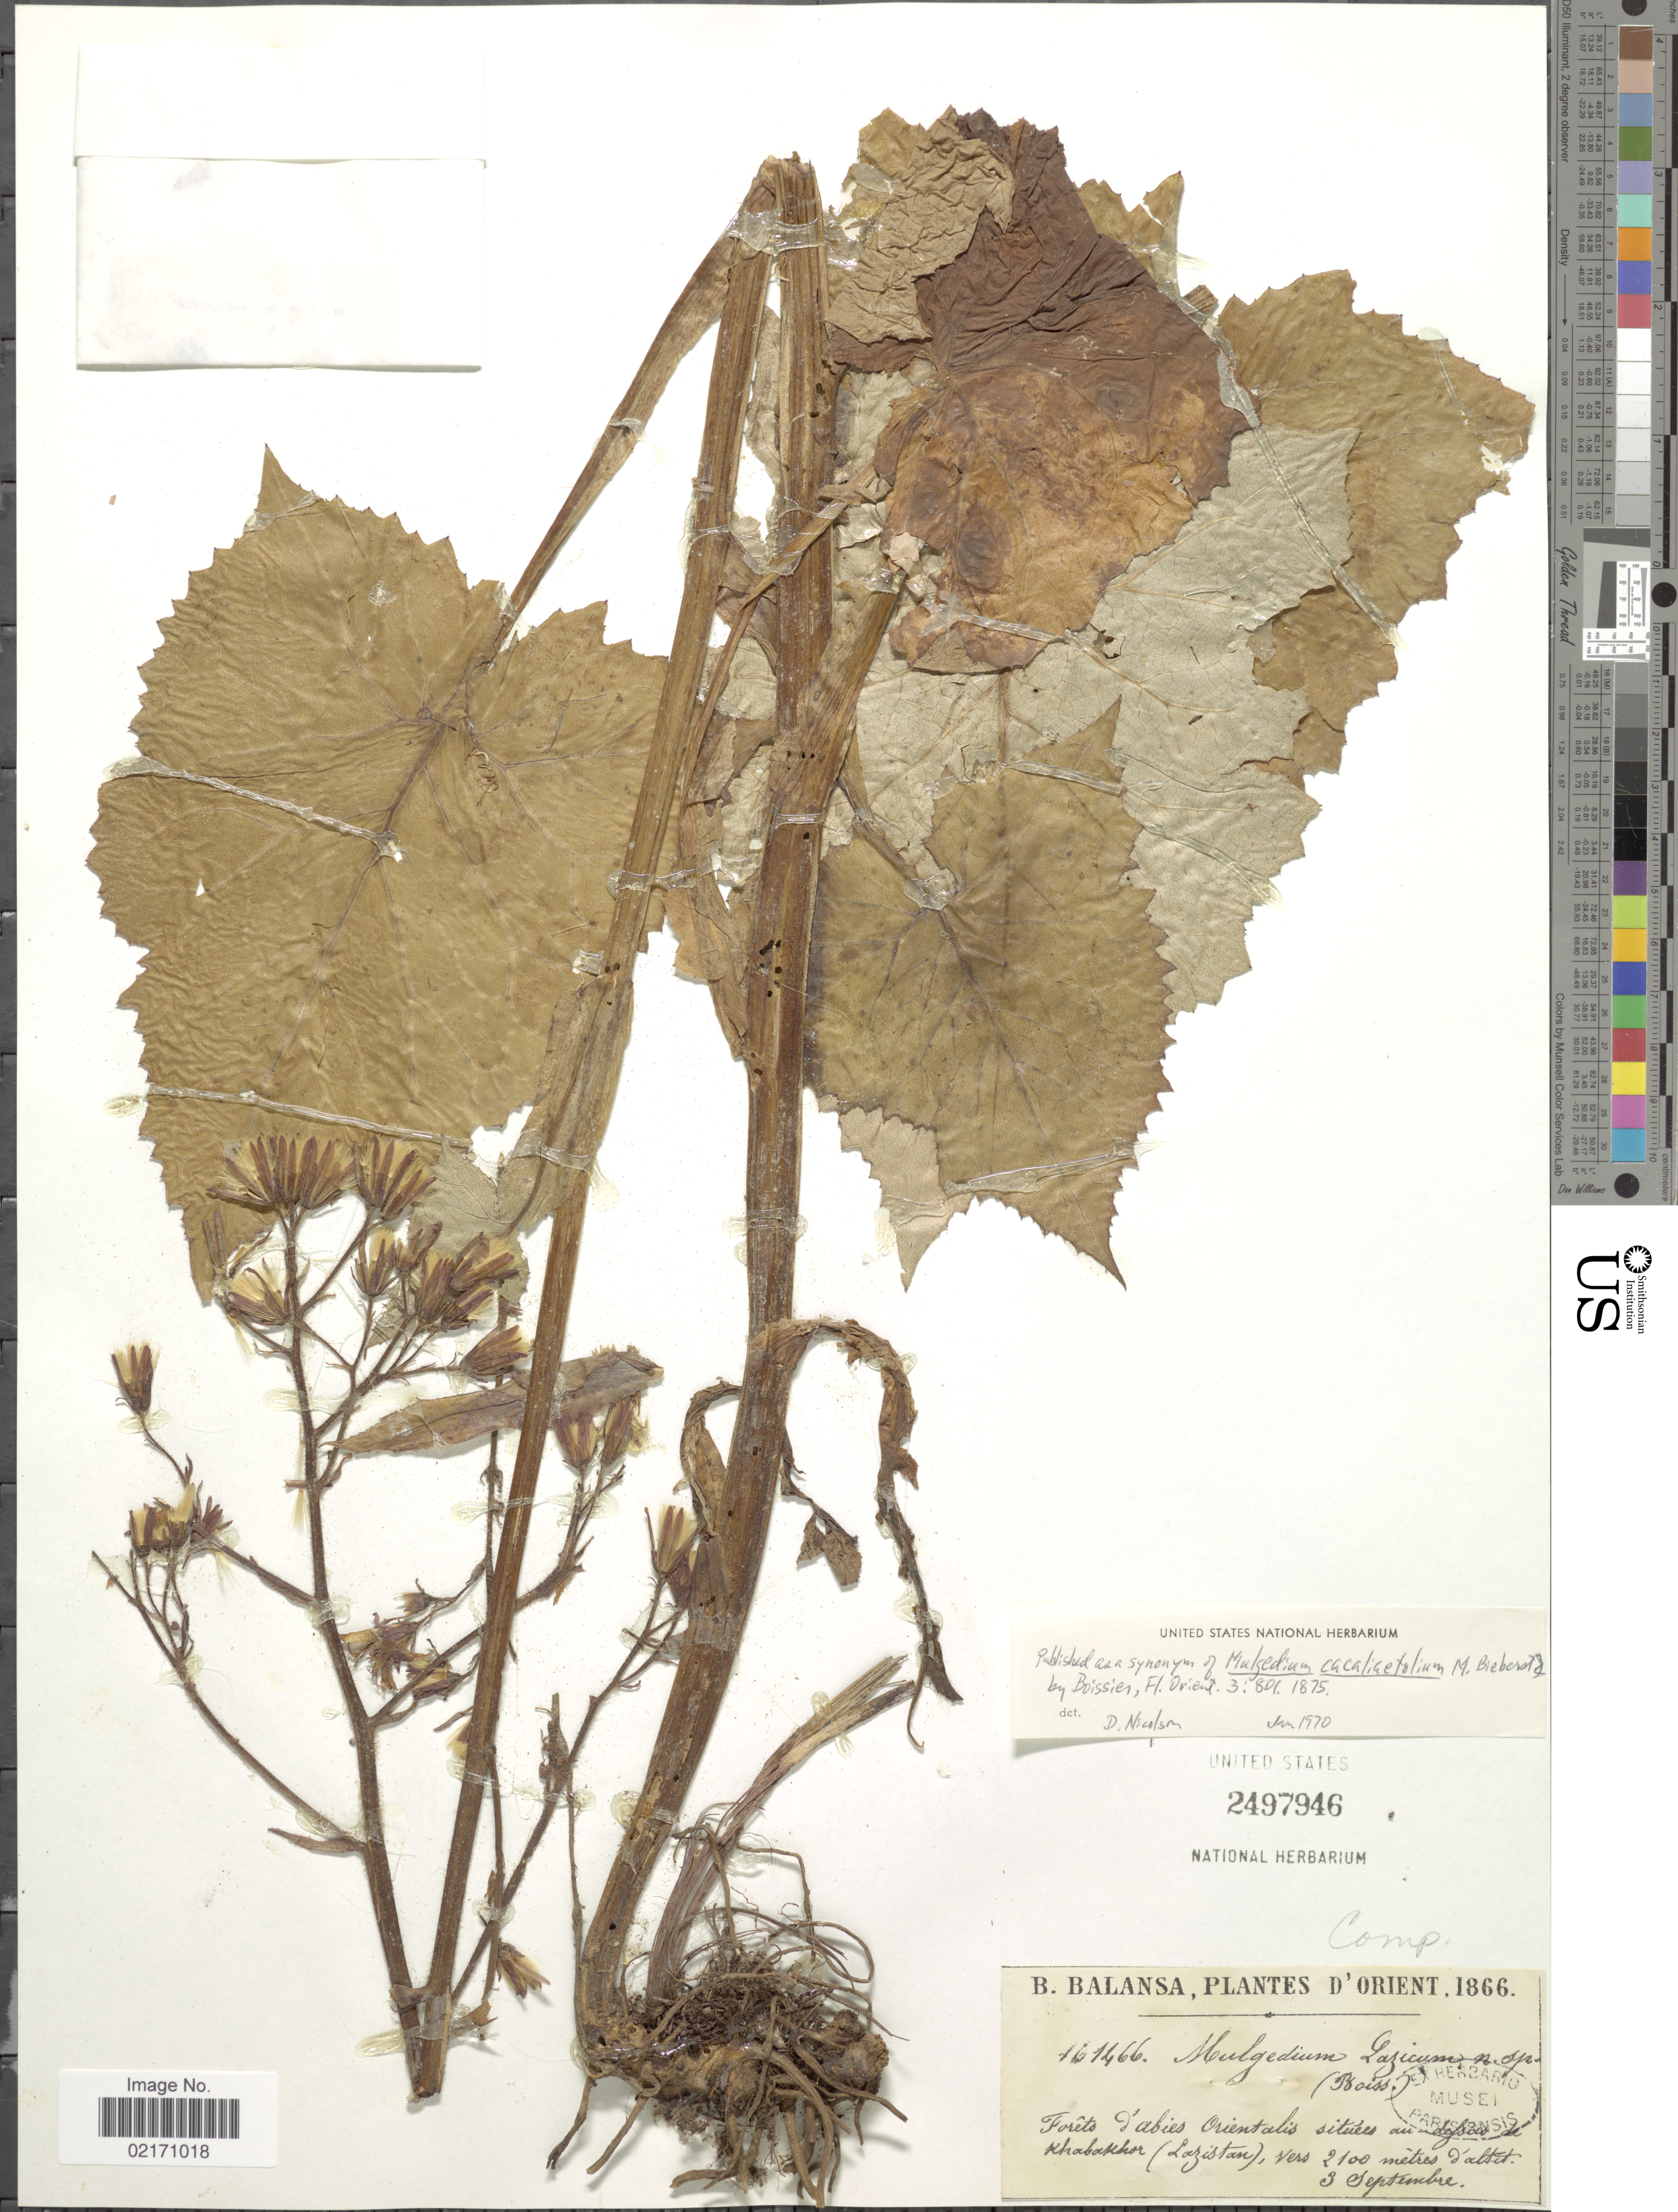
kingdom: Plantae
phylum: Tracheophyta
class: Magnoliopsida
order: Asterales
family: Asteraceae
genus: Lactuca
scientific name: Lactuca macrophylla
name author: (Willd.) A. Gray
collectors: B. Balansa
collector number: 161466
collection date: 1866-09-03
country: Turkey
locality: Orient., Khabakhor (Lazistan)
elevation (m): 2100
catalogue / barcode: US 2497946